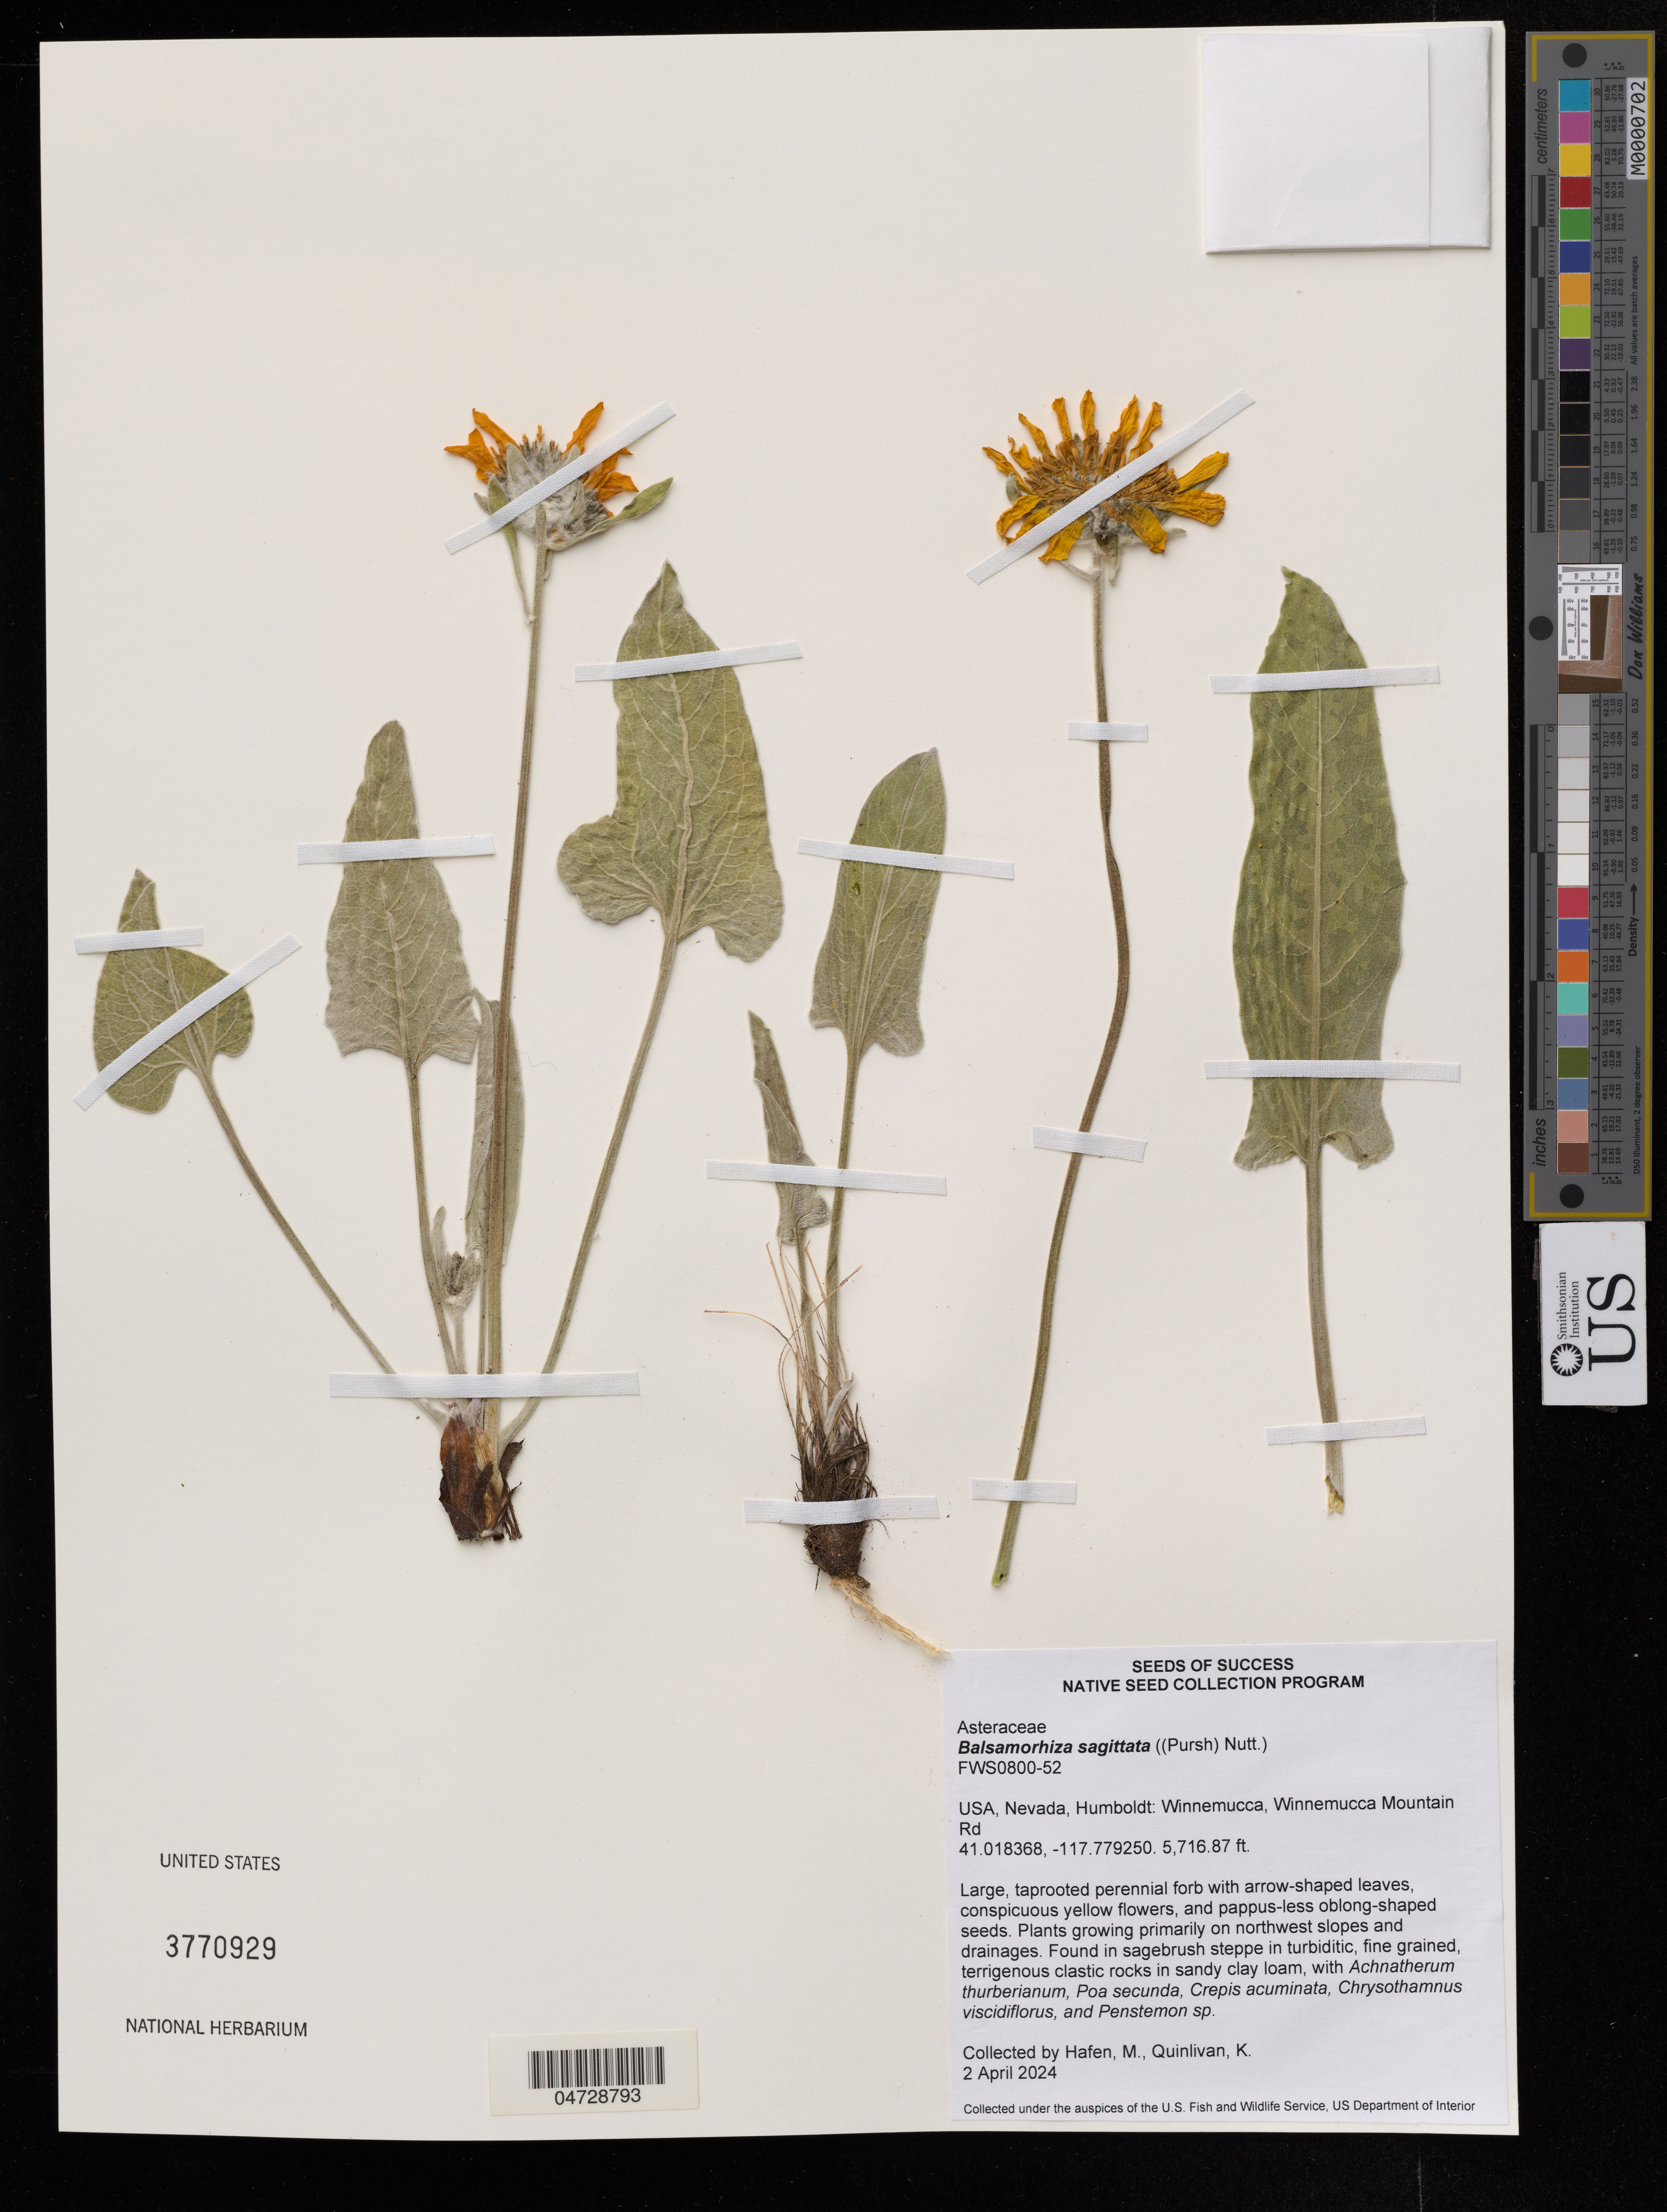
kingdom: Plantae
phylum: Tracheophyta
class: Magnoliopsida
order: Asterales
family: Asteraceae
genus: Balsamorhiza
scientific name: Balsamorhiza sagittata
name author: (Pursh) Nutt.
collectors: M. Hafen & K. Quinlivan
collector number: FWS0800-52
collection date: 2024-04-02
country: United States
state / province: Nevada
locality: Humboldt: Winnemucca, Winnemucca Mountain Rd.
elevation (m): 1742.5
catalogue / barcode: US 3770929